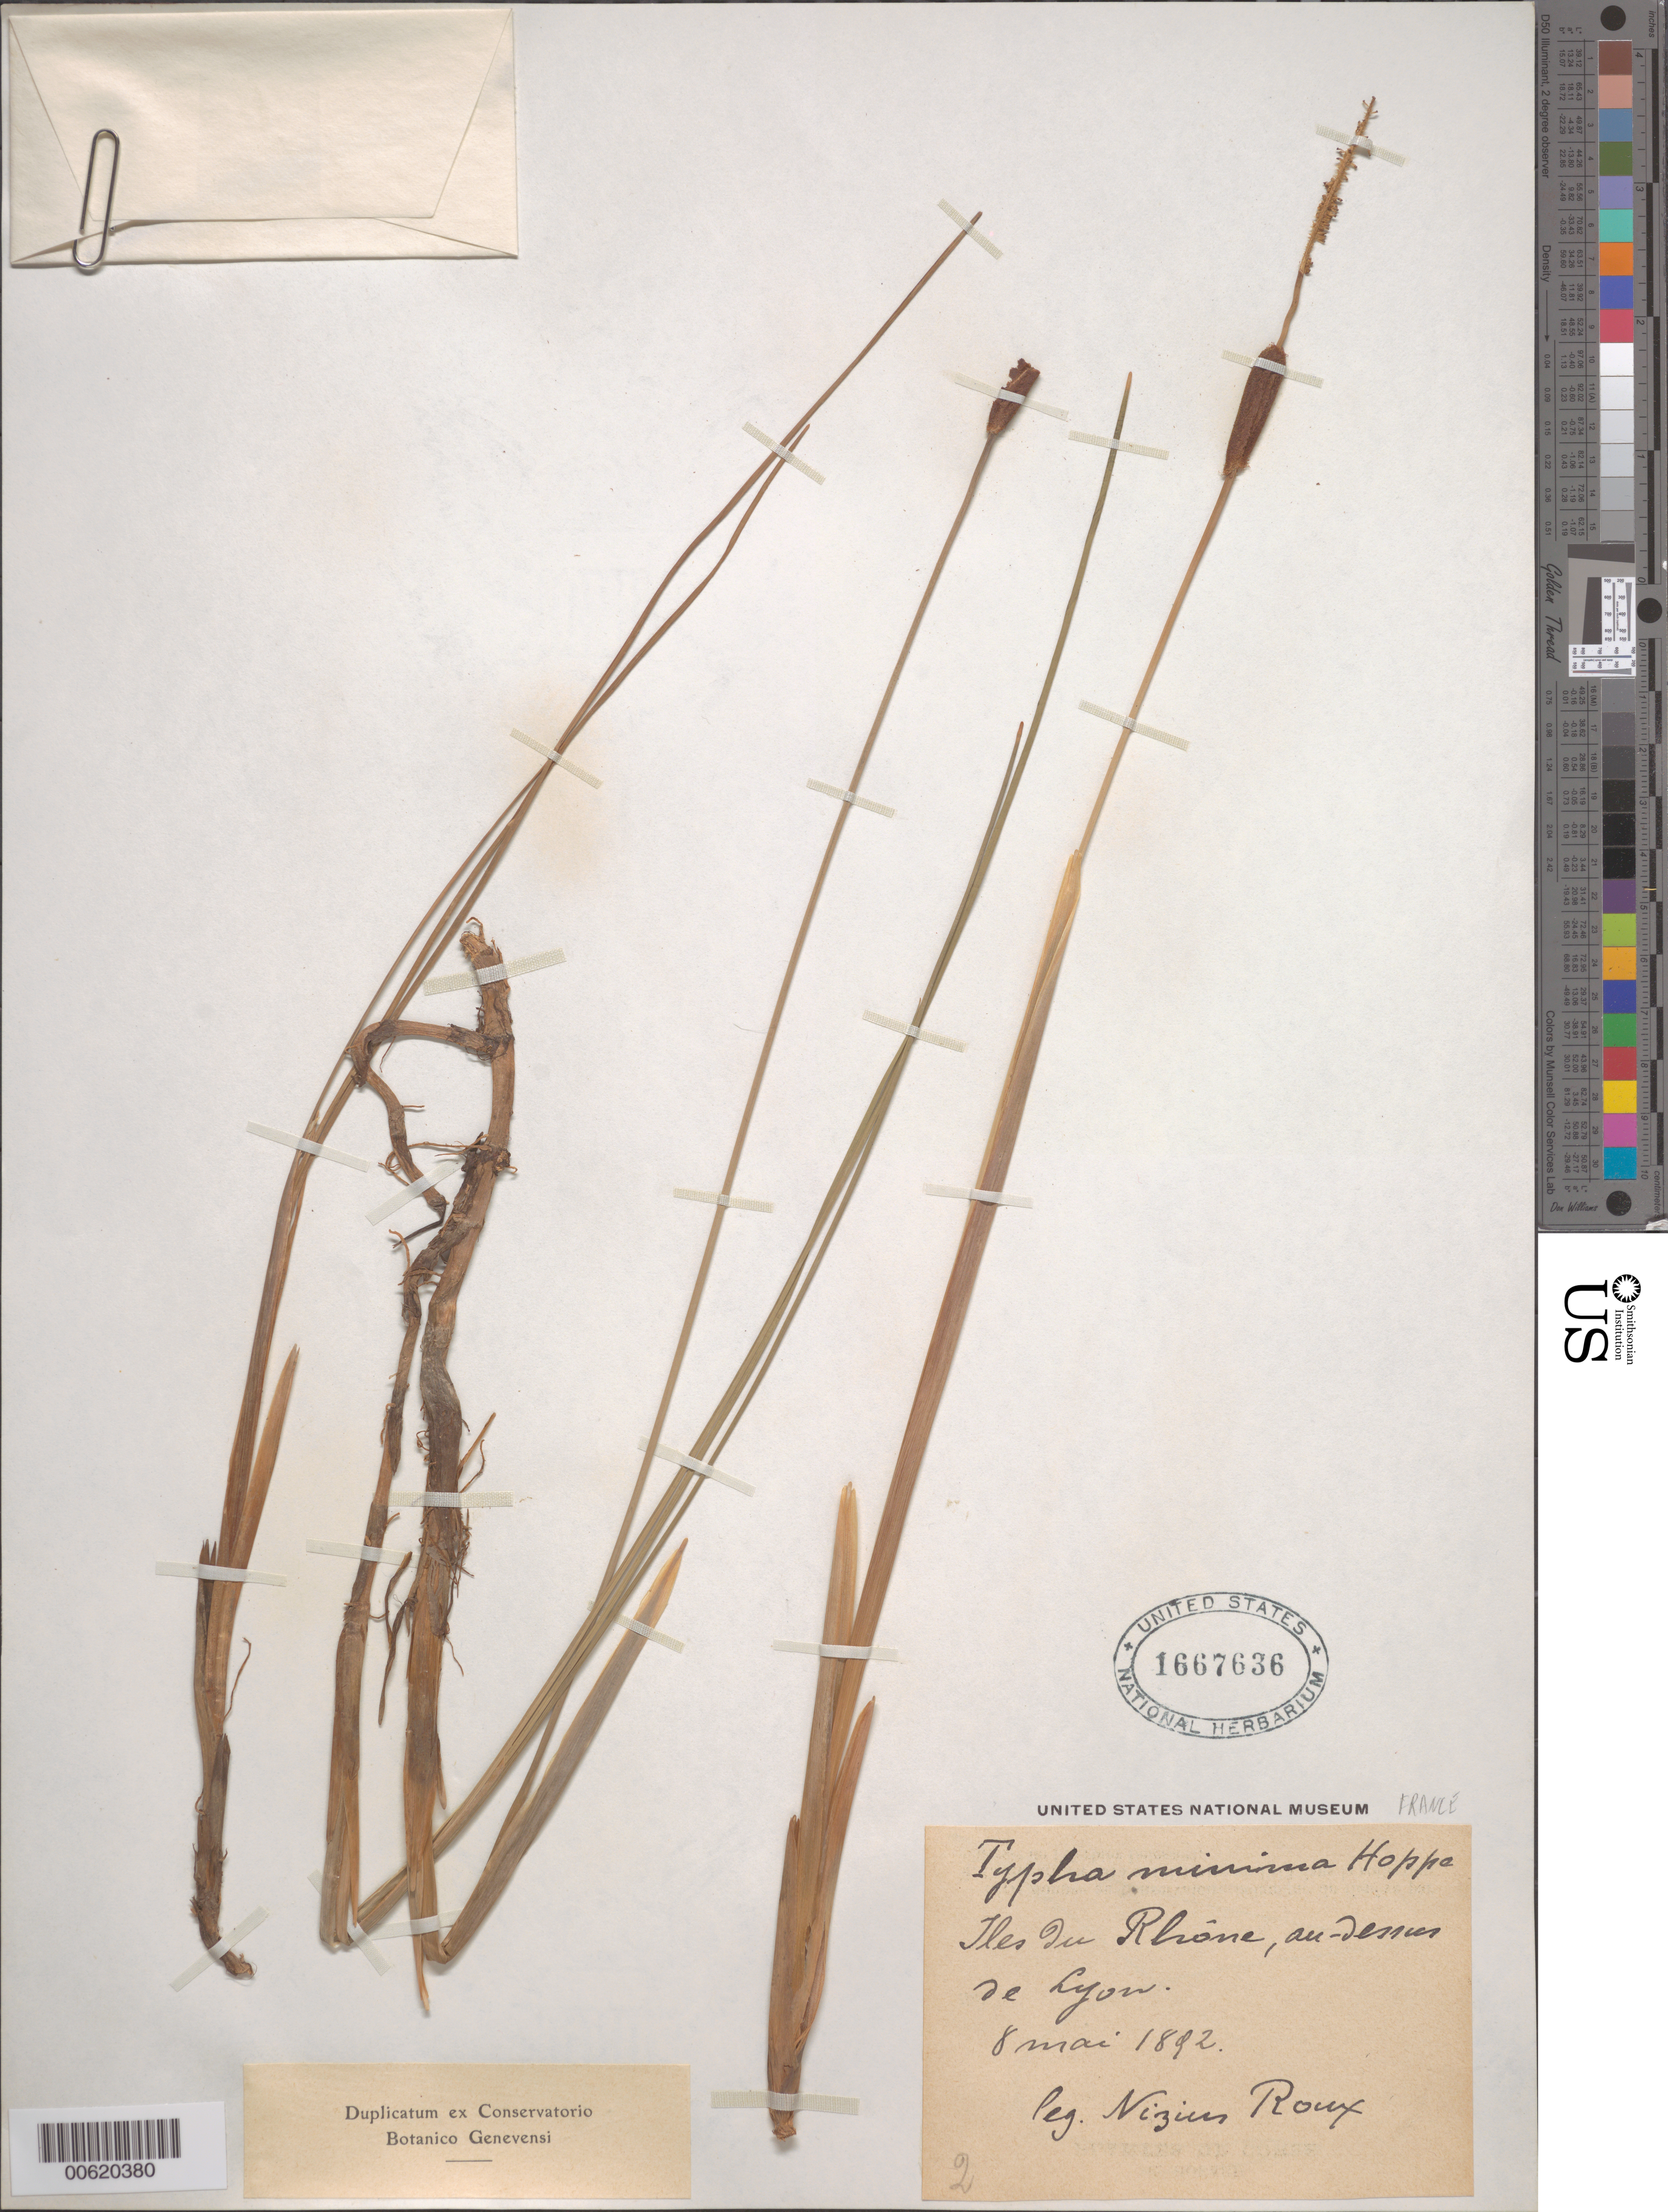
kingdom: Plantae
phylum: Tracheophyta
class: Liliopsida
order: Poales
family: Typhaceae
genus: Typha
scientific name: Typha minima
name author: Funck ex Hoppe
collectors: N. Roux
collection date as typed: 08 May 1892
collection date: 1892-05-08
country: France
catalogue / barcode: US 1667636